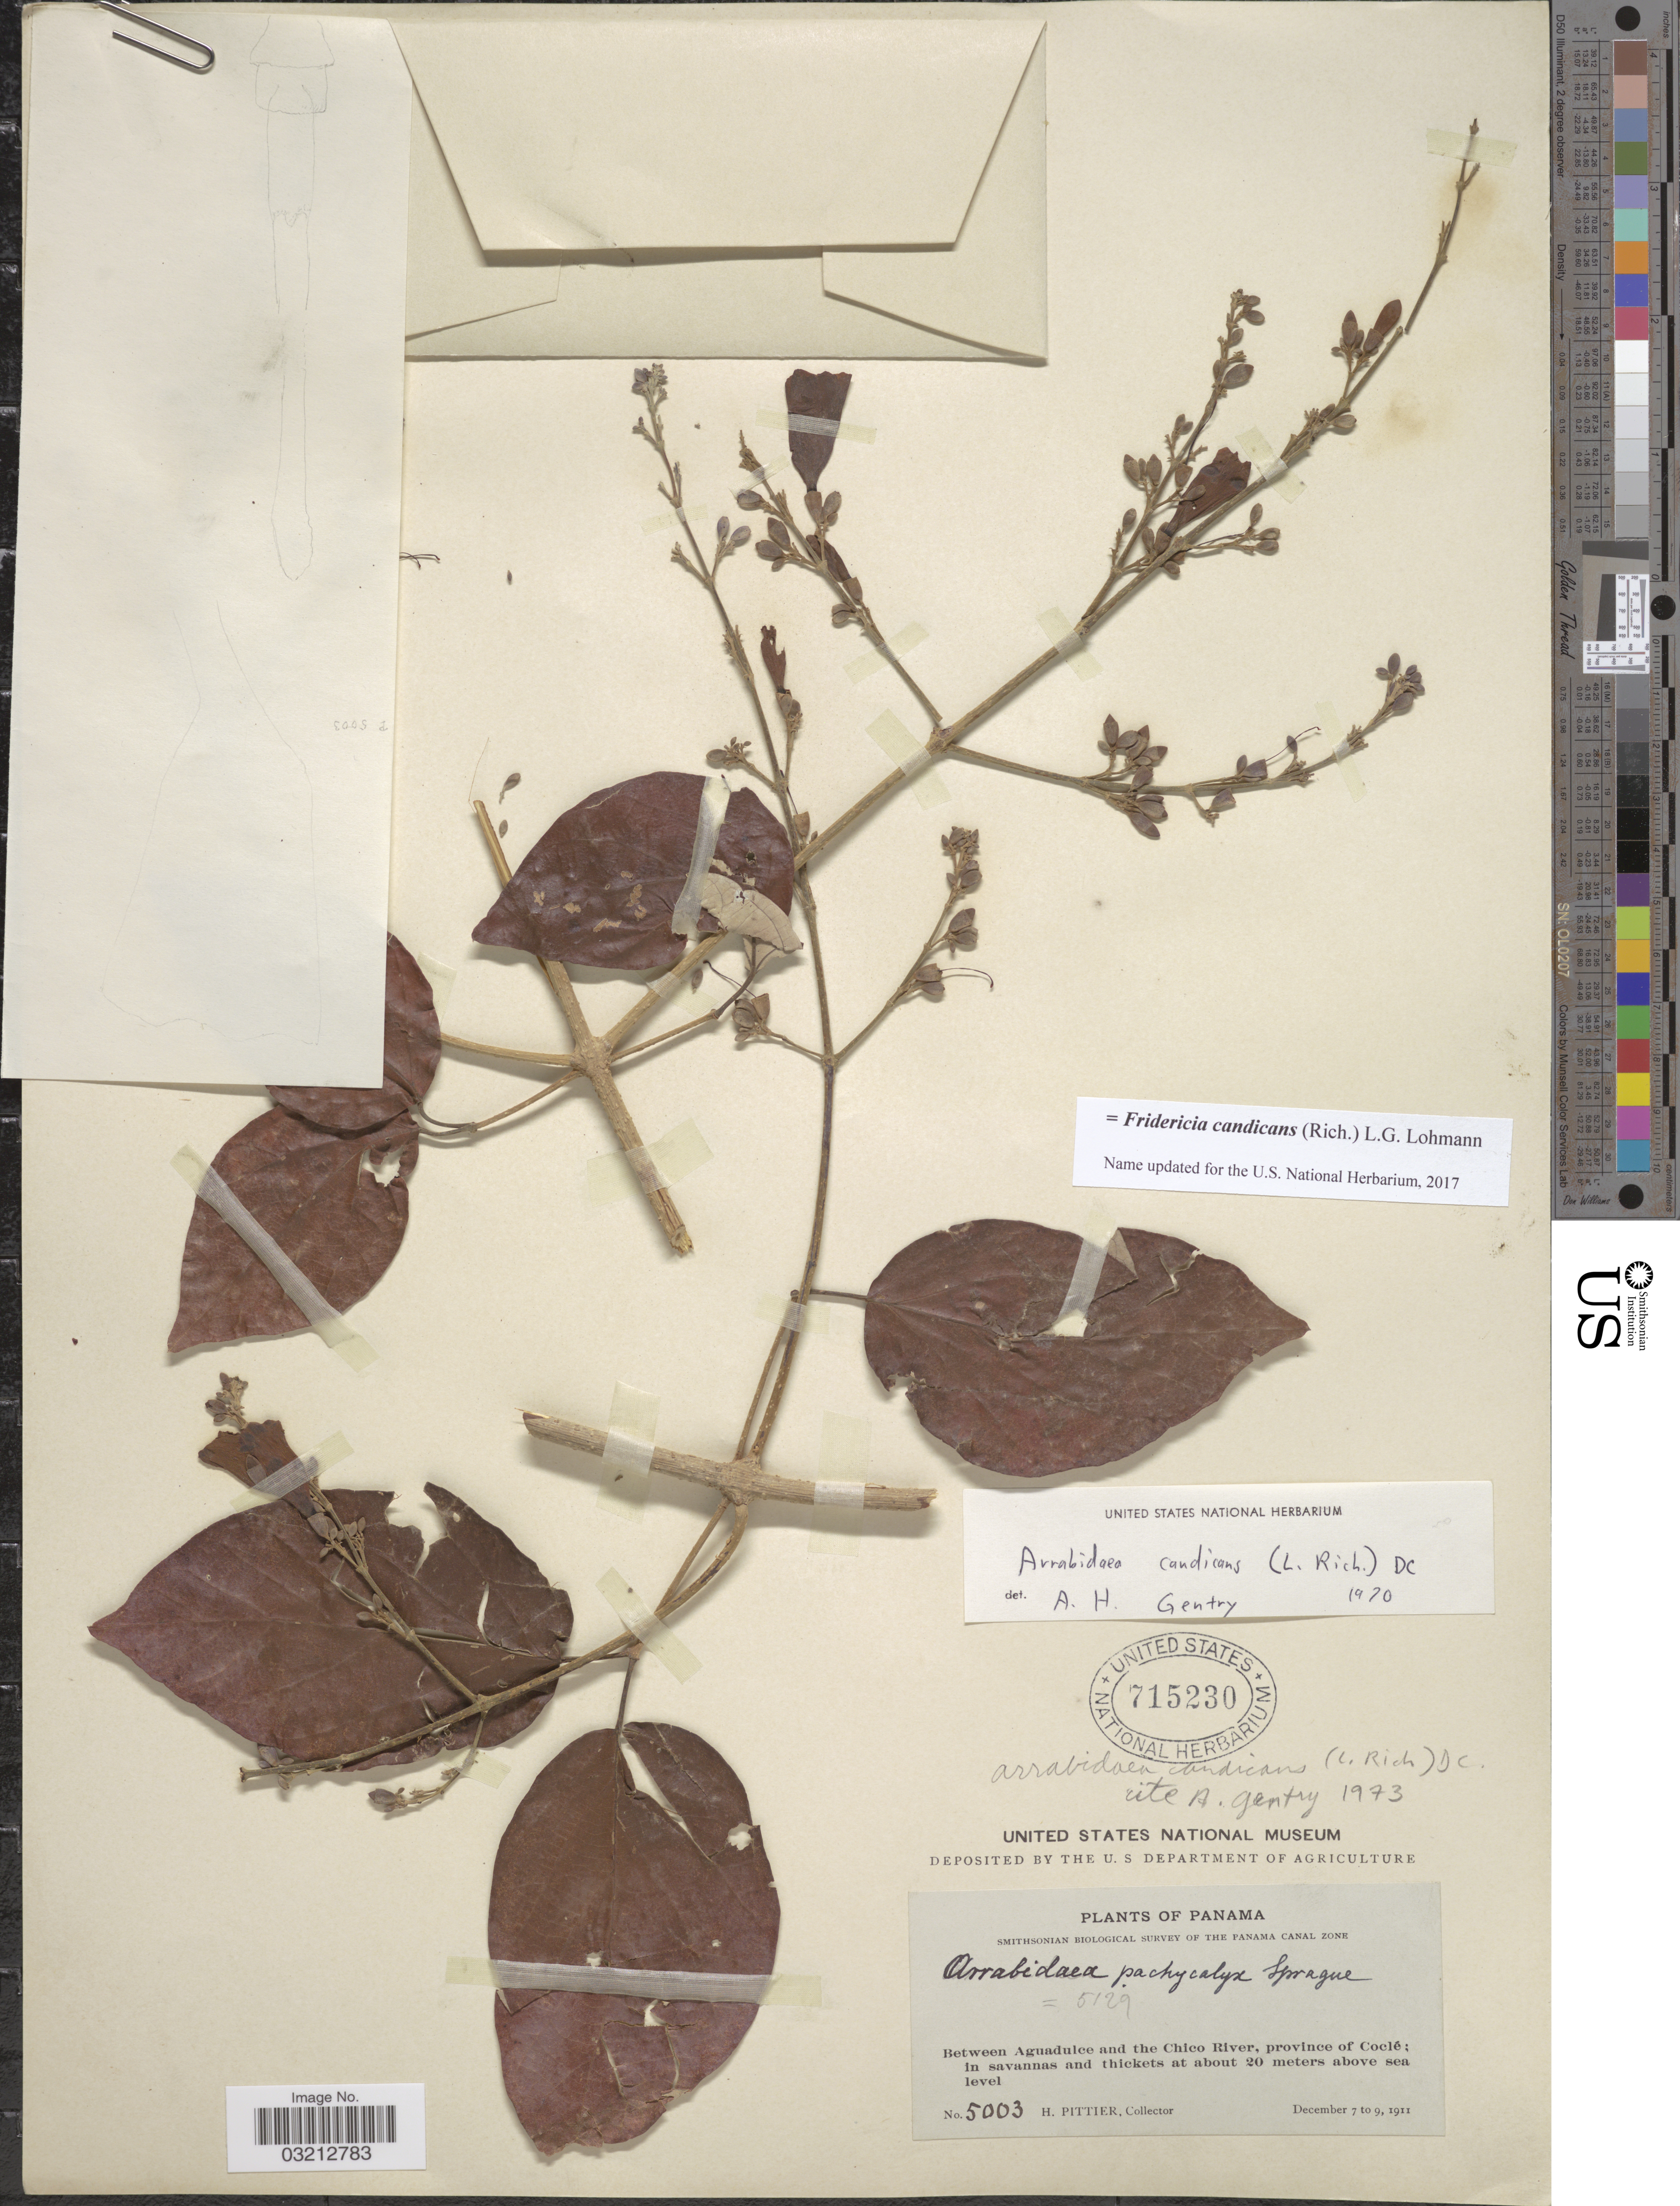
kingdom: Plantae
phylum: Tracheophyta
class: Magnoliopsida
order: Lamiales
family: Bignoniaceae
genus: Fridericia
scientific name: Fridericia candicans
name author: (Rich.) L.G. Lohmann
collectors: H. F. Pittier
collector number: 5003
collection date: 1911-12-07/1911-12-09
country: Panama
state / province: Coclé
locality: Between Aguadulce and the Chico River.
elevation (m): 20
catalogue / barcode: US 715230